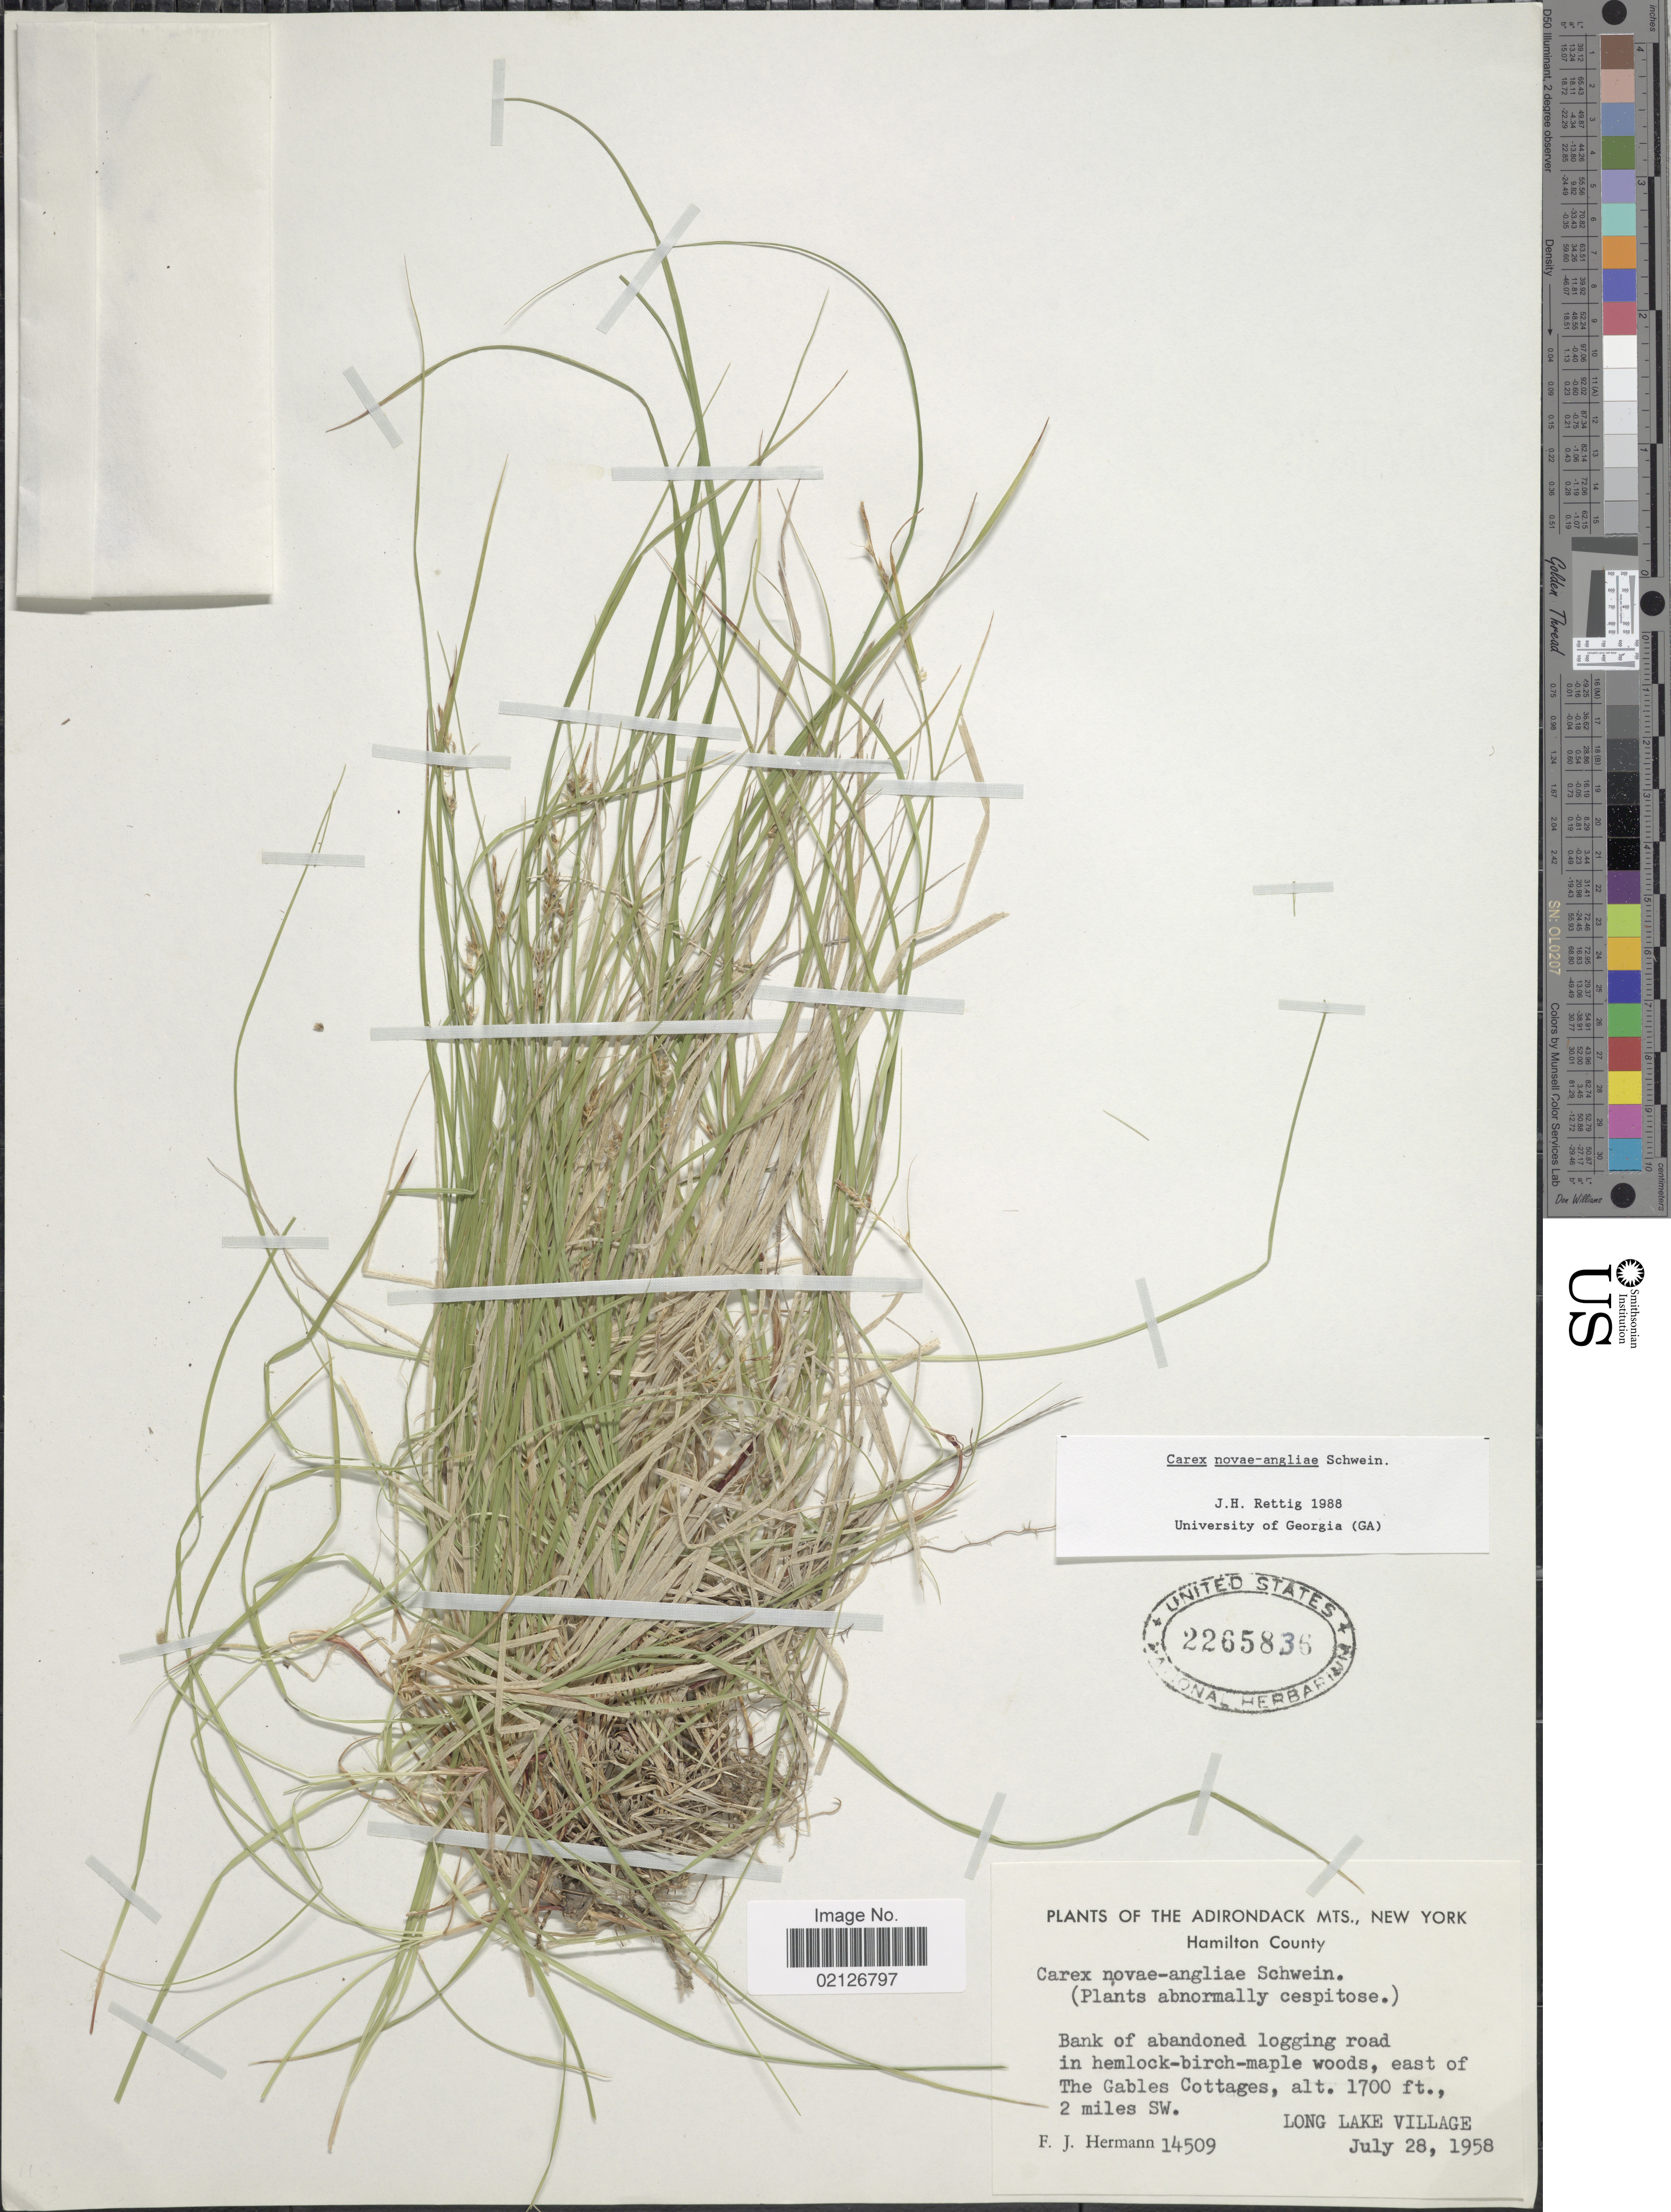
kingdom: Plantae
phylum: Tracheophyta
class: Liliopsida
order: Poales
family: Cyperaceae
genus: Carex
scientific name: Carex novae-angliae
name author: Schwein.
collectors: F. J. Hermann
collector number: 14509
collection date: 1958-07-28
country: United States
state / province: New York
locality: Adirondack Mts., Hamilton County, bank of abandoned logging road, east of the Gables Cottages, 2 miles SW. Long Lake Village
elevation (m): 518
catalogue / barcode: US 2265836